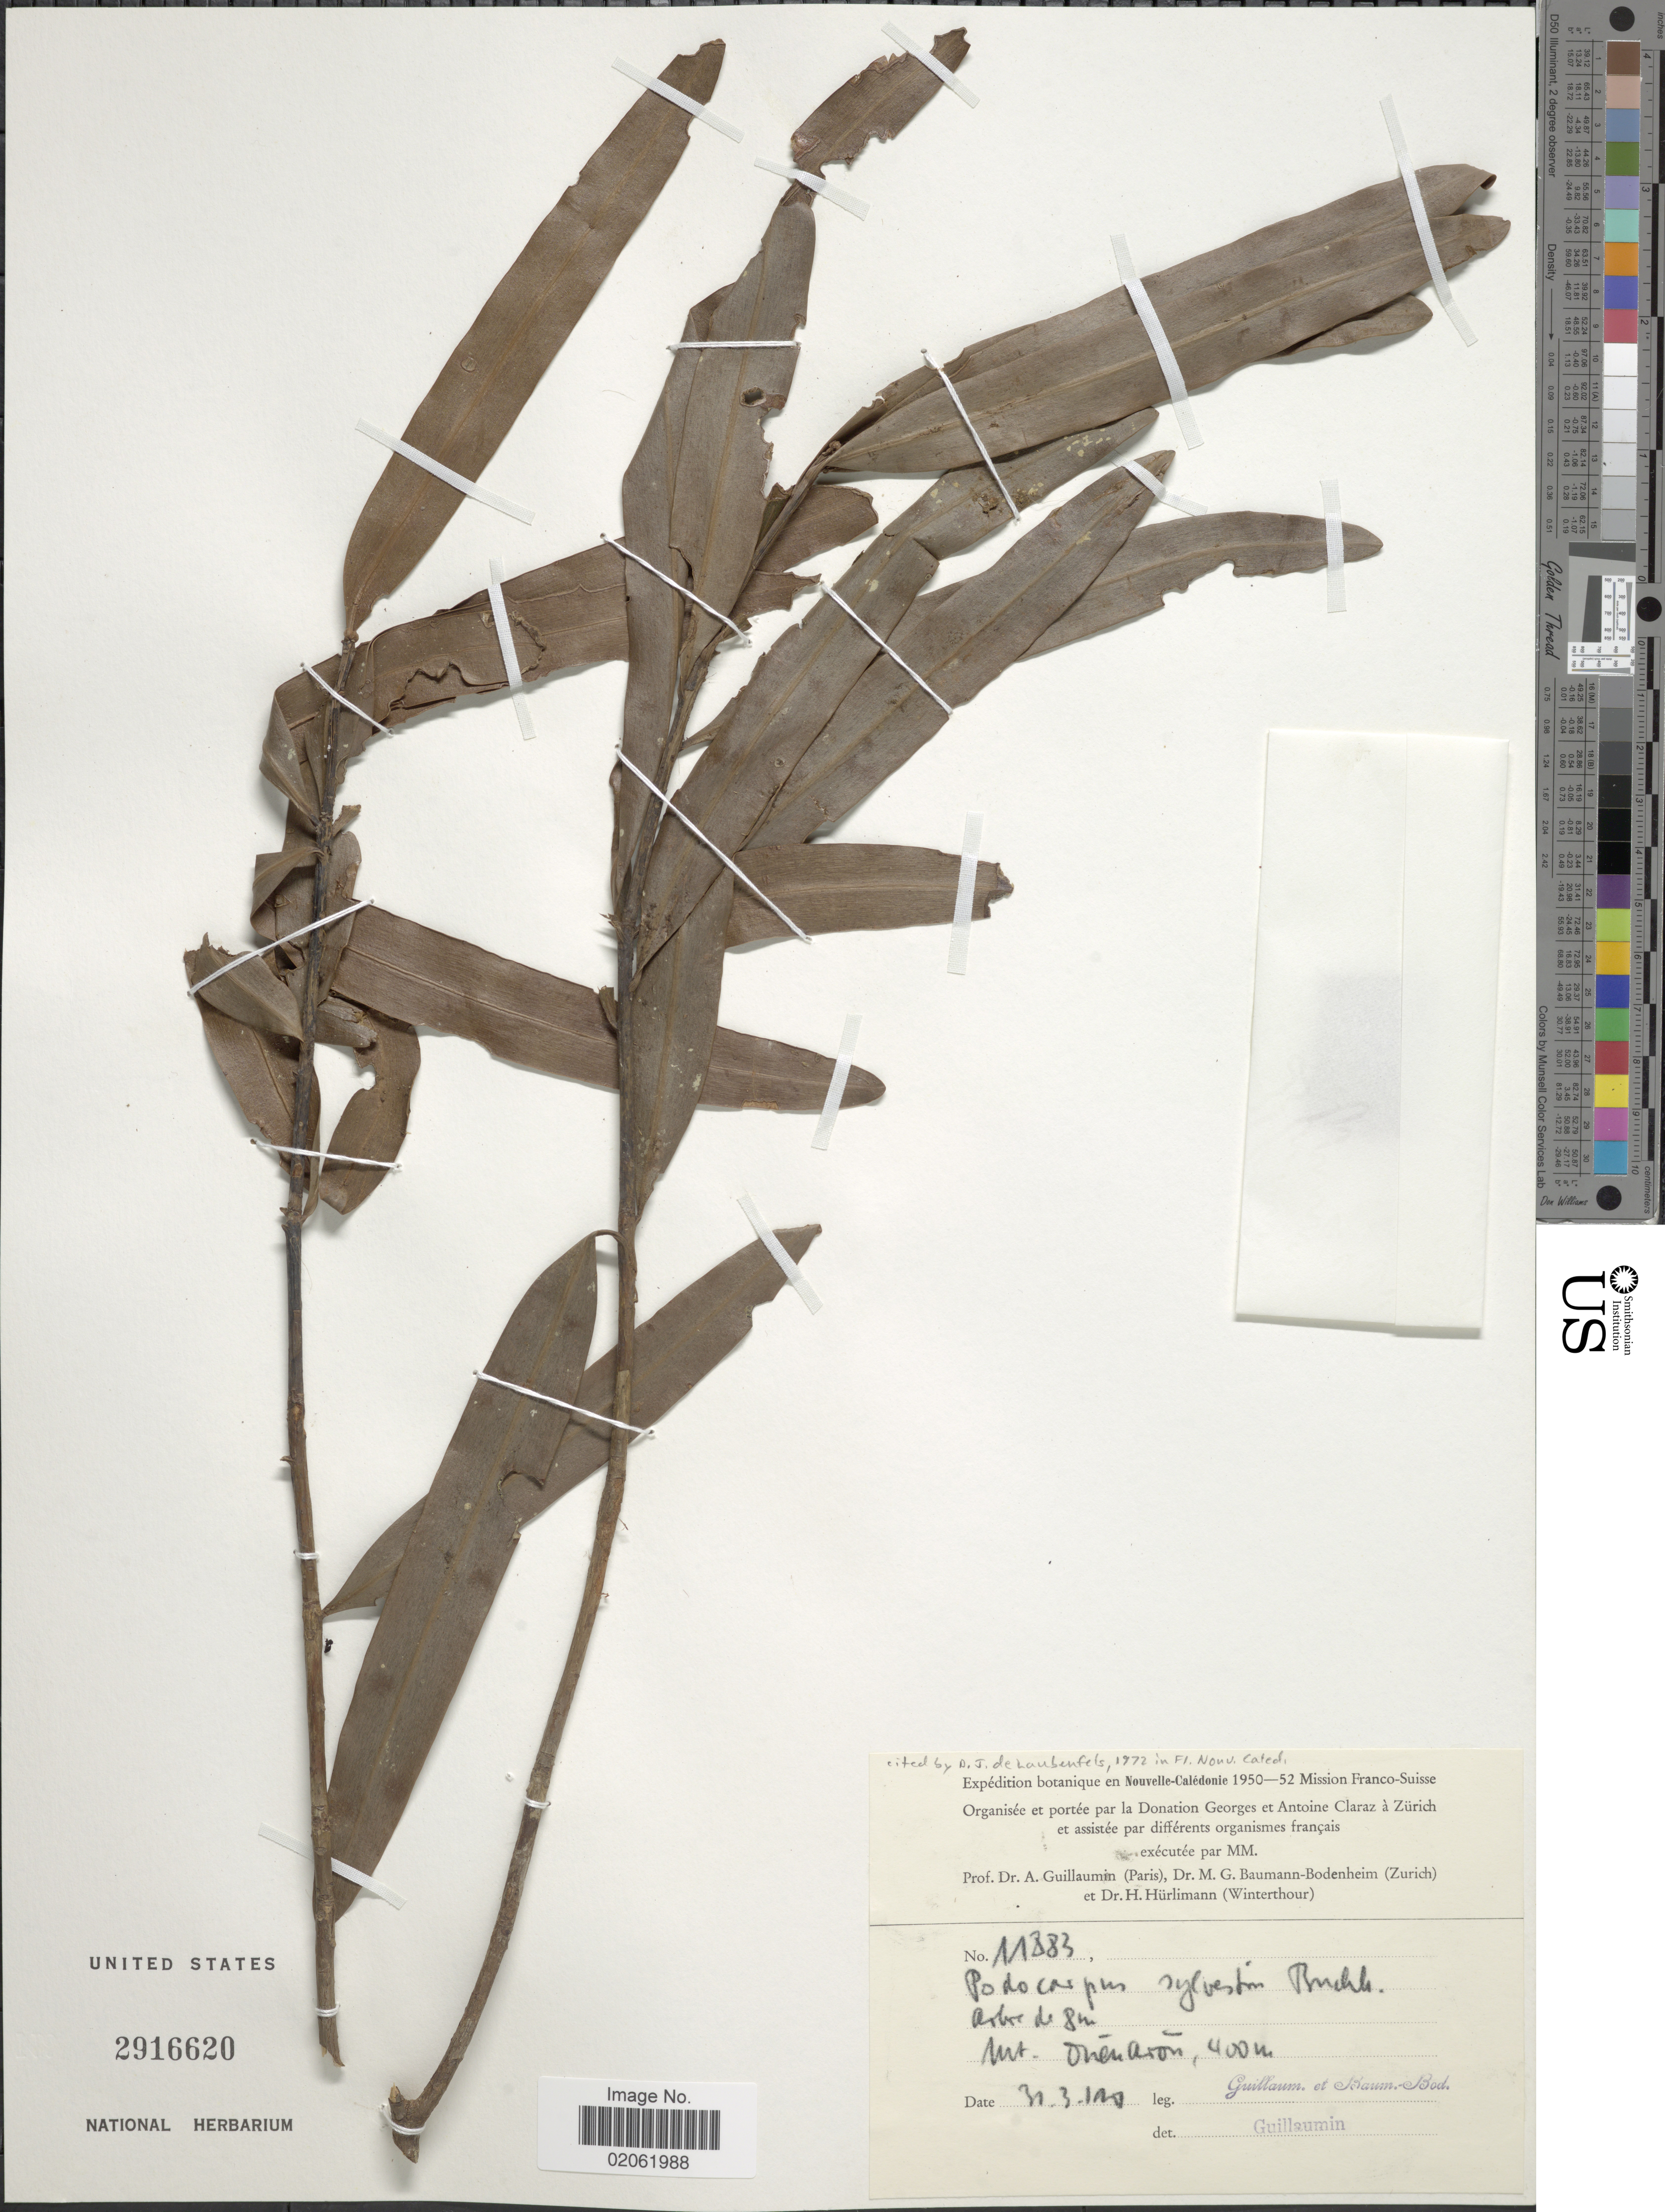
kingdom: Plantae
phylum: Tracheophyta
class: Pinopsida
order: Pinales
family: Podocarpaceae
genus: Podocarpus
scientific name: Podocarpus sylvestris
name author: J. Buchholz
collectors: A. Guillaumin & M. G. Baumann-Bodenheim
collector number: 11883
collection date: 1951-03-31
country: New Caledonia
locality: Nouvelle-Caledonie, Mt, Onenason [interpreted].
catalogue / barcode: US 2916620